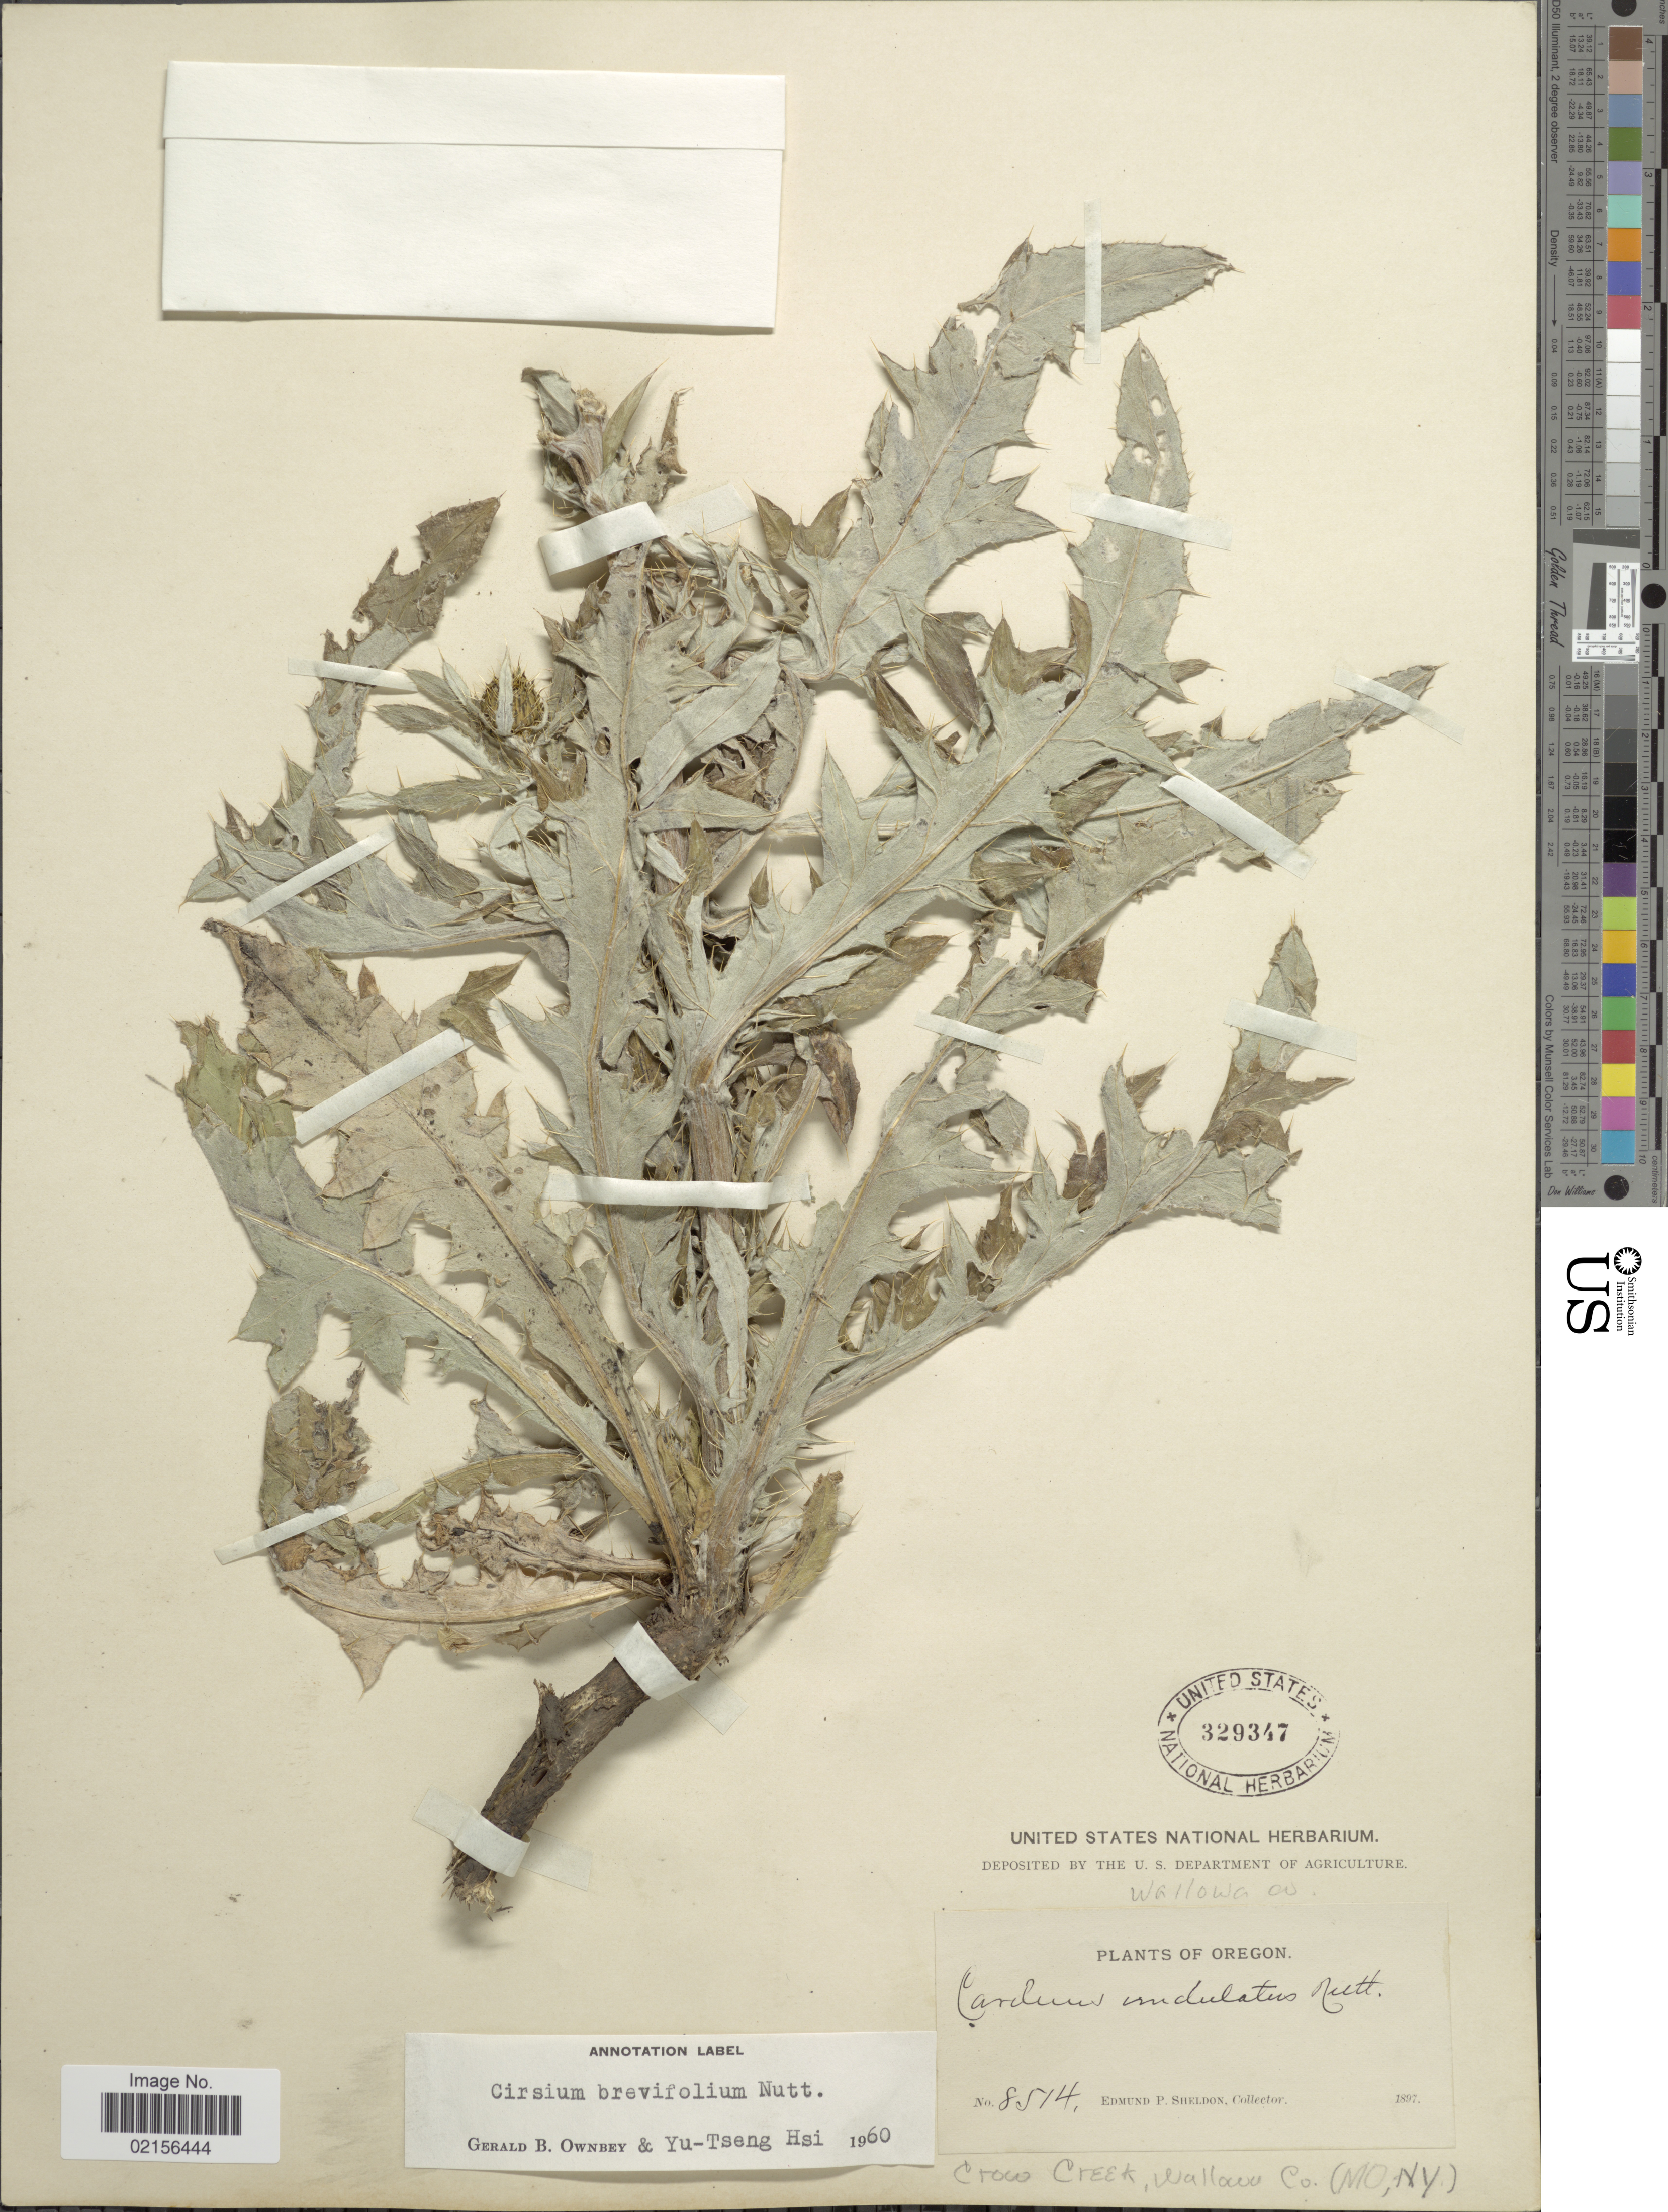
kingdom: Plantae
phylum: Tracheophyta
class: Magnoliopsida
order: Asterales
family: Asteraceae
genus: Cirsium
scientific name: Cirsium brevifolium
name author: Nutt.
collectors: E. P. Sheldon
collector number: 8514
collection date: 1897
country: United States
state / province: Oregon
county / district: Wallowa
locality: Crow Creek, Wallowa Co (MO, NY)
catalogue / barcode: US 329347